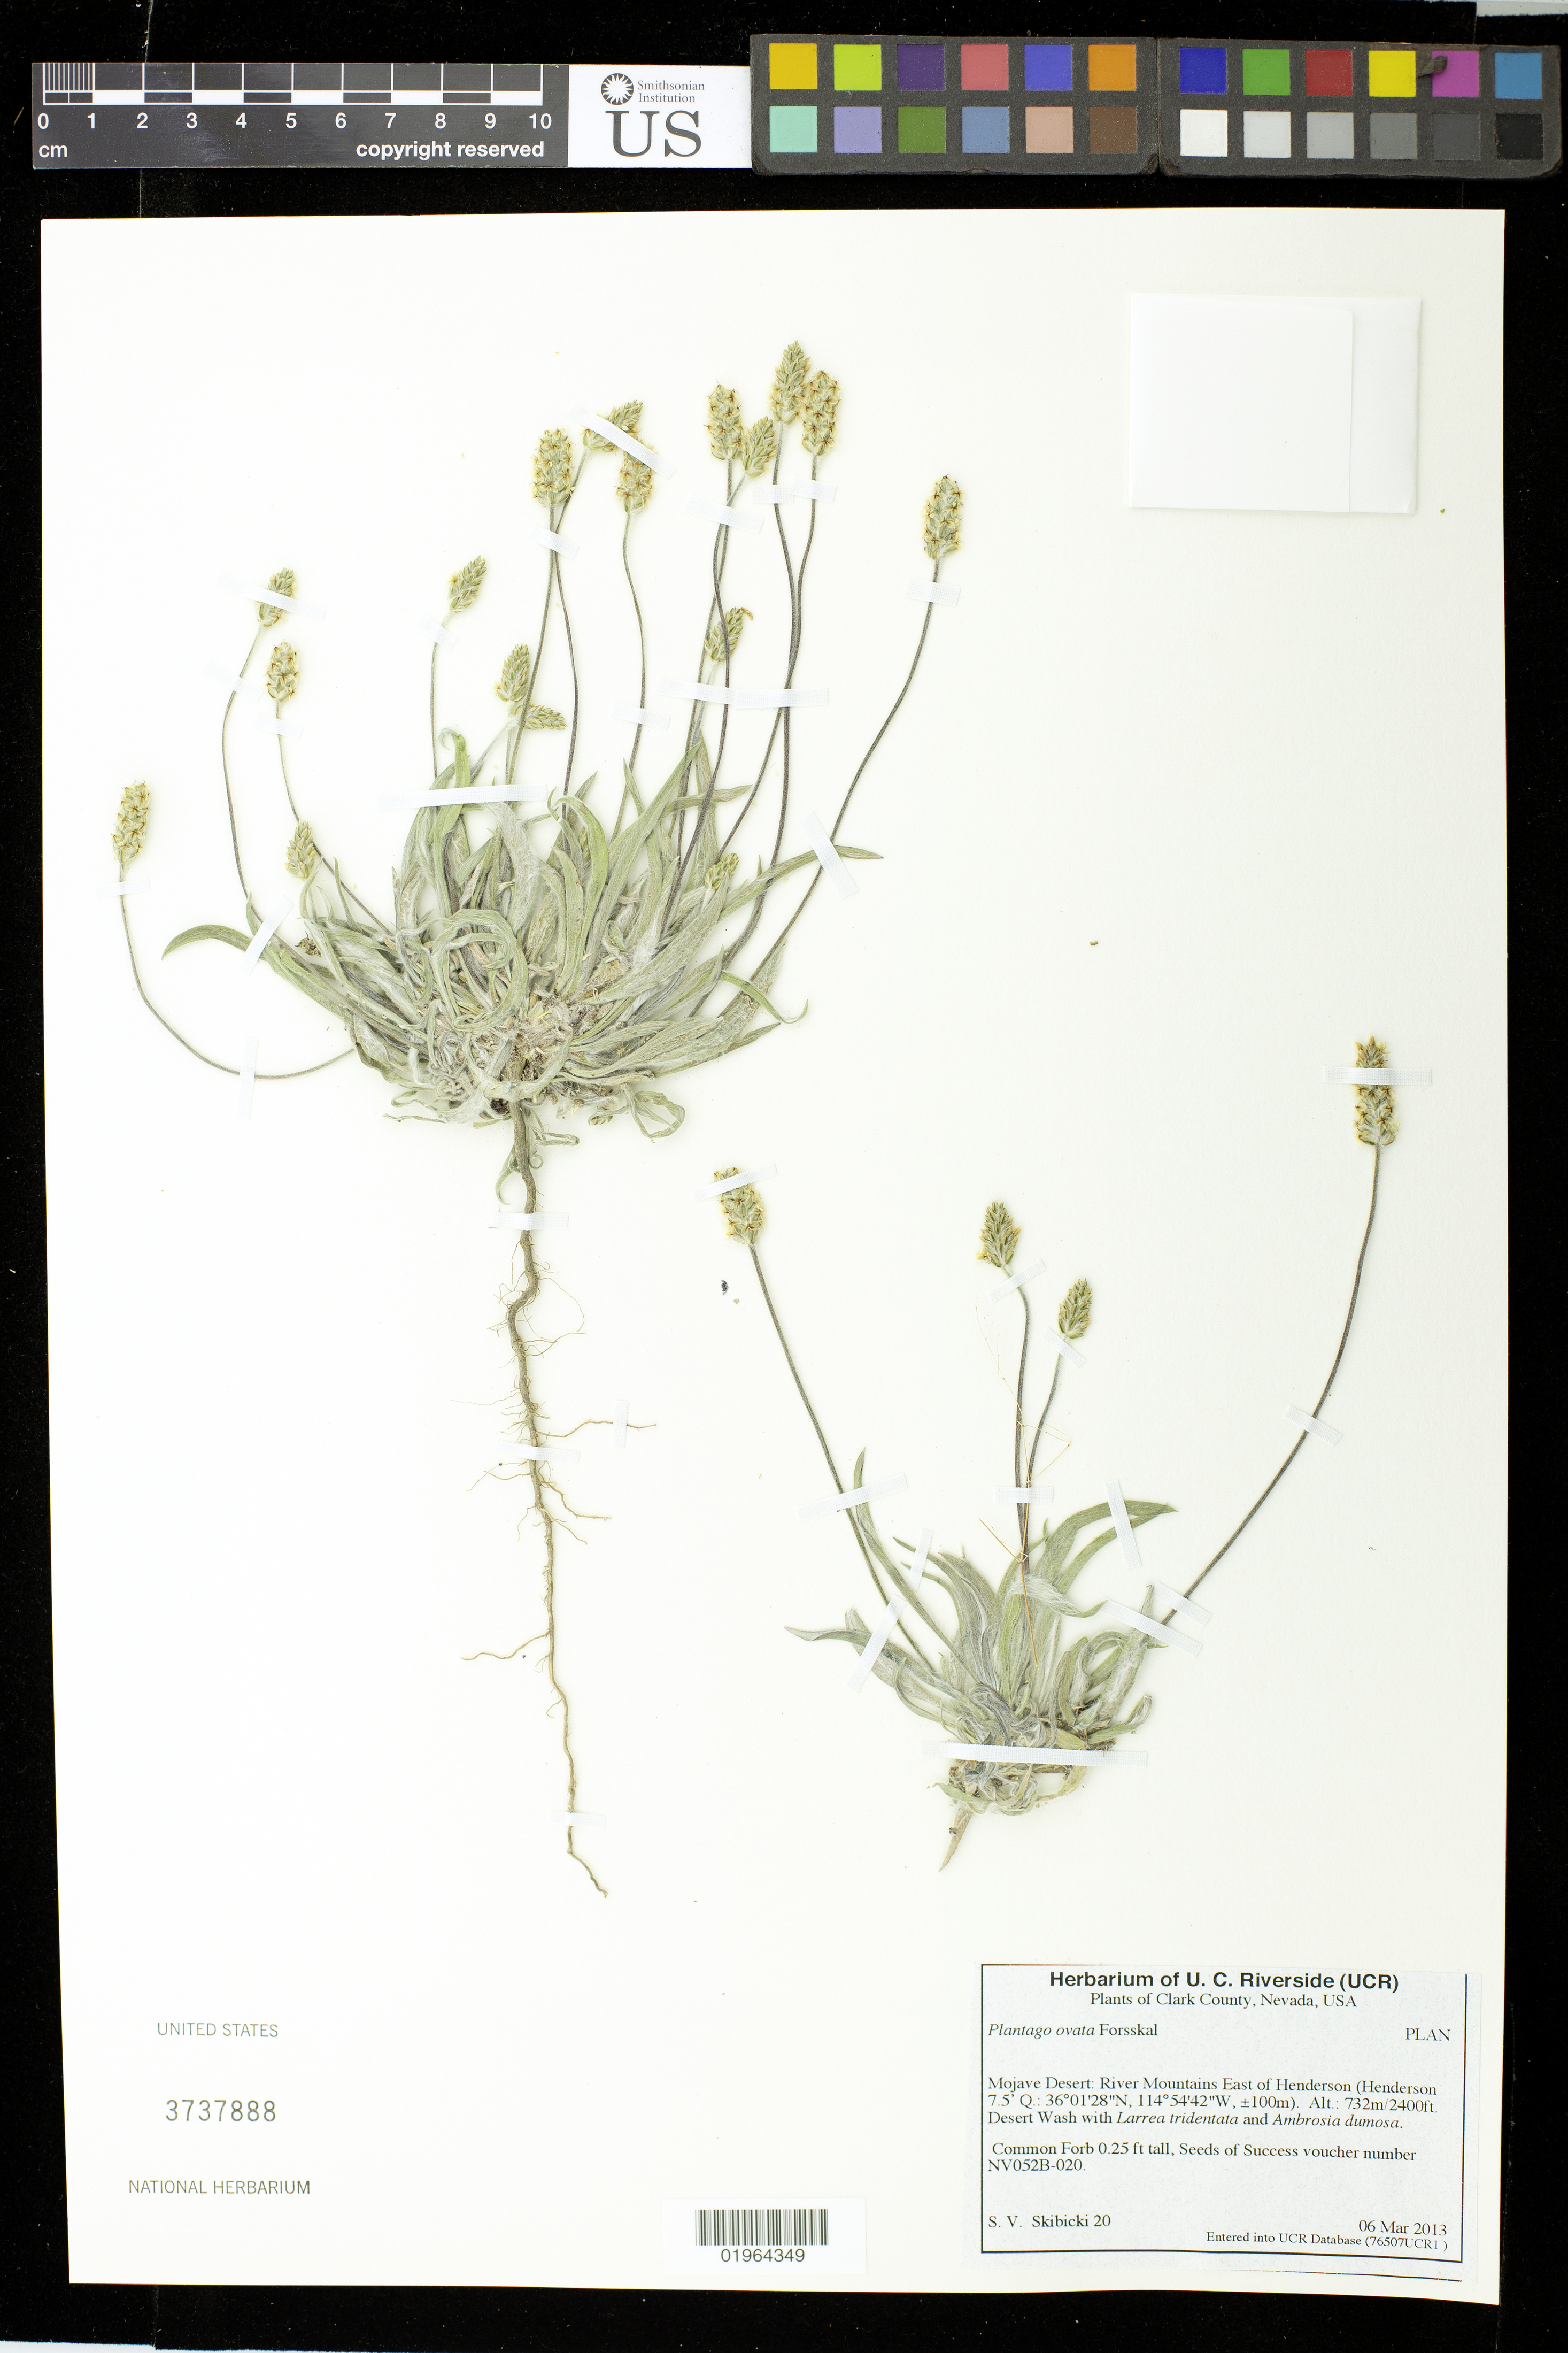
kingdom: Plantae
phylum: Tracheophyta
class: Magnoliopsida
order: Lamiales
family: Plantaginaceae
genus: Plantago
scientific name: Plantago ovata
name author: Forssk.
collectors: S. Skibicki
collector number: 20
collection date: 2013-03-06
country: United States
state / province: Nevada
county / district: Clark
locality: Mojave Desert, River Mountains, E of Henderson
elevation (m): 732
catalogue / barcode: US 3737888